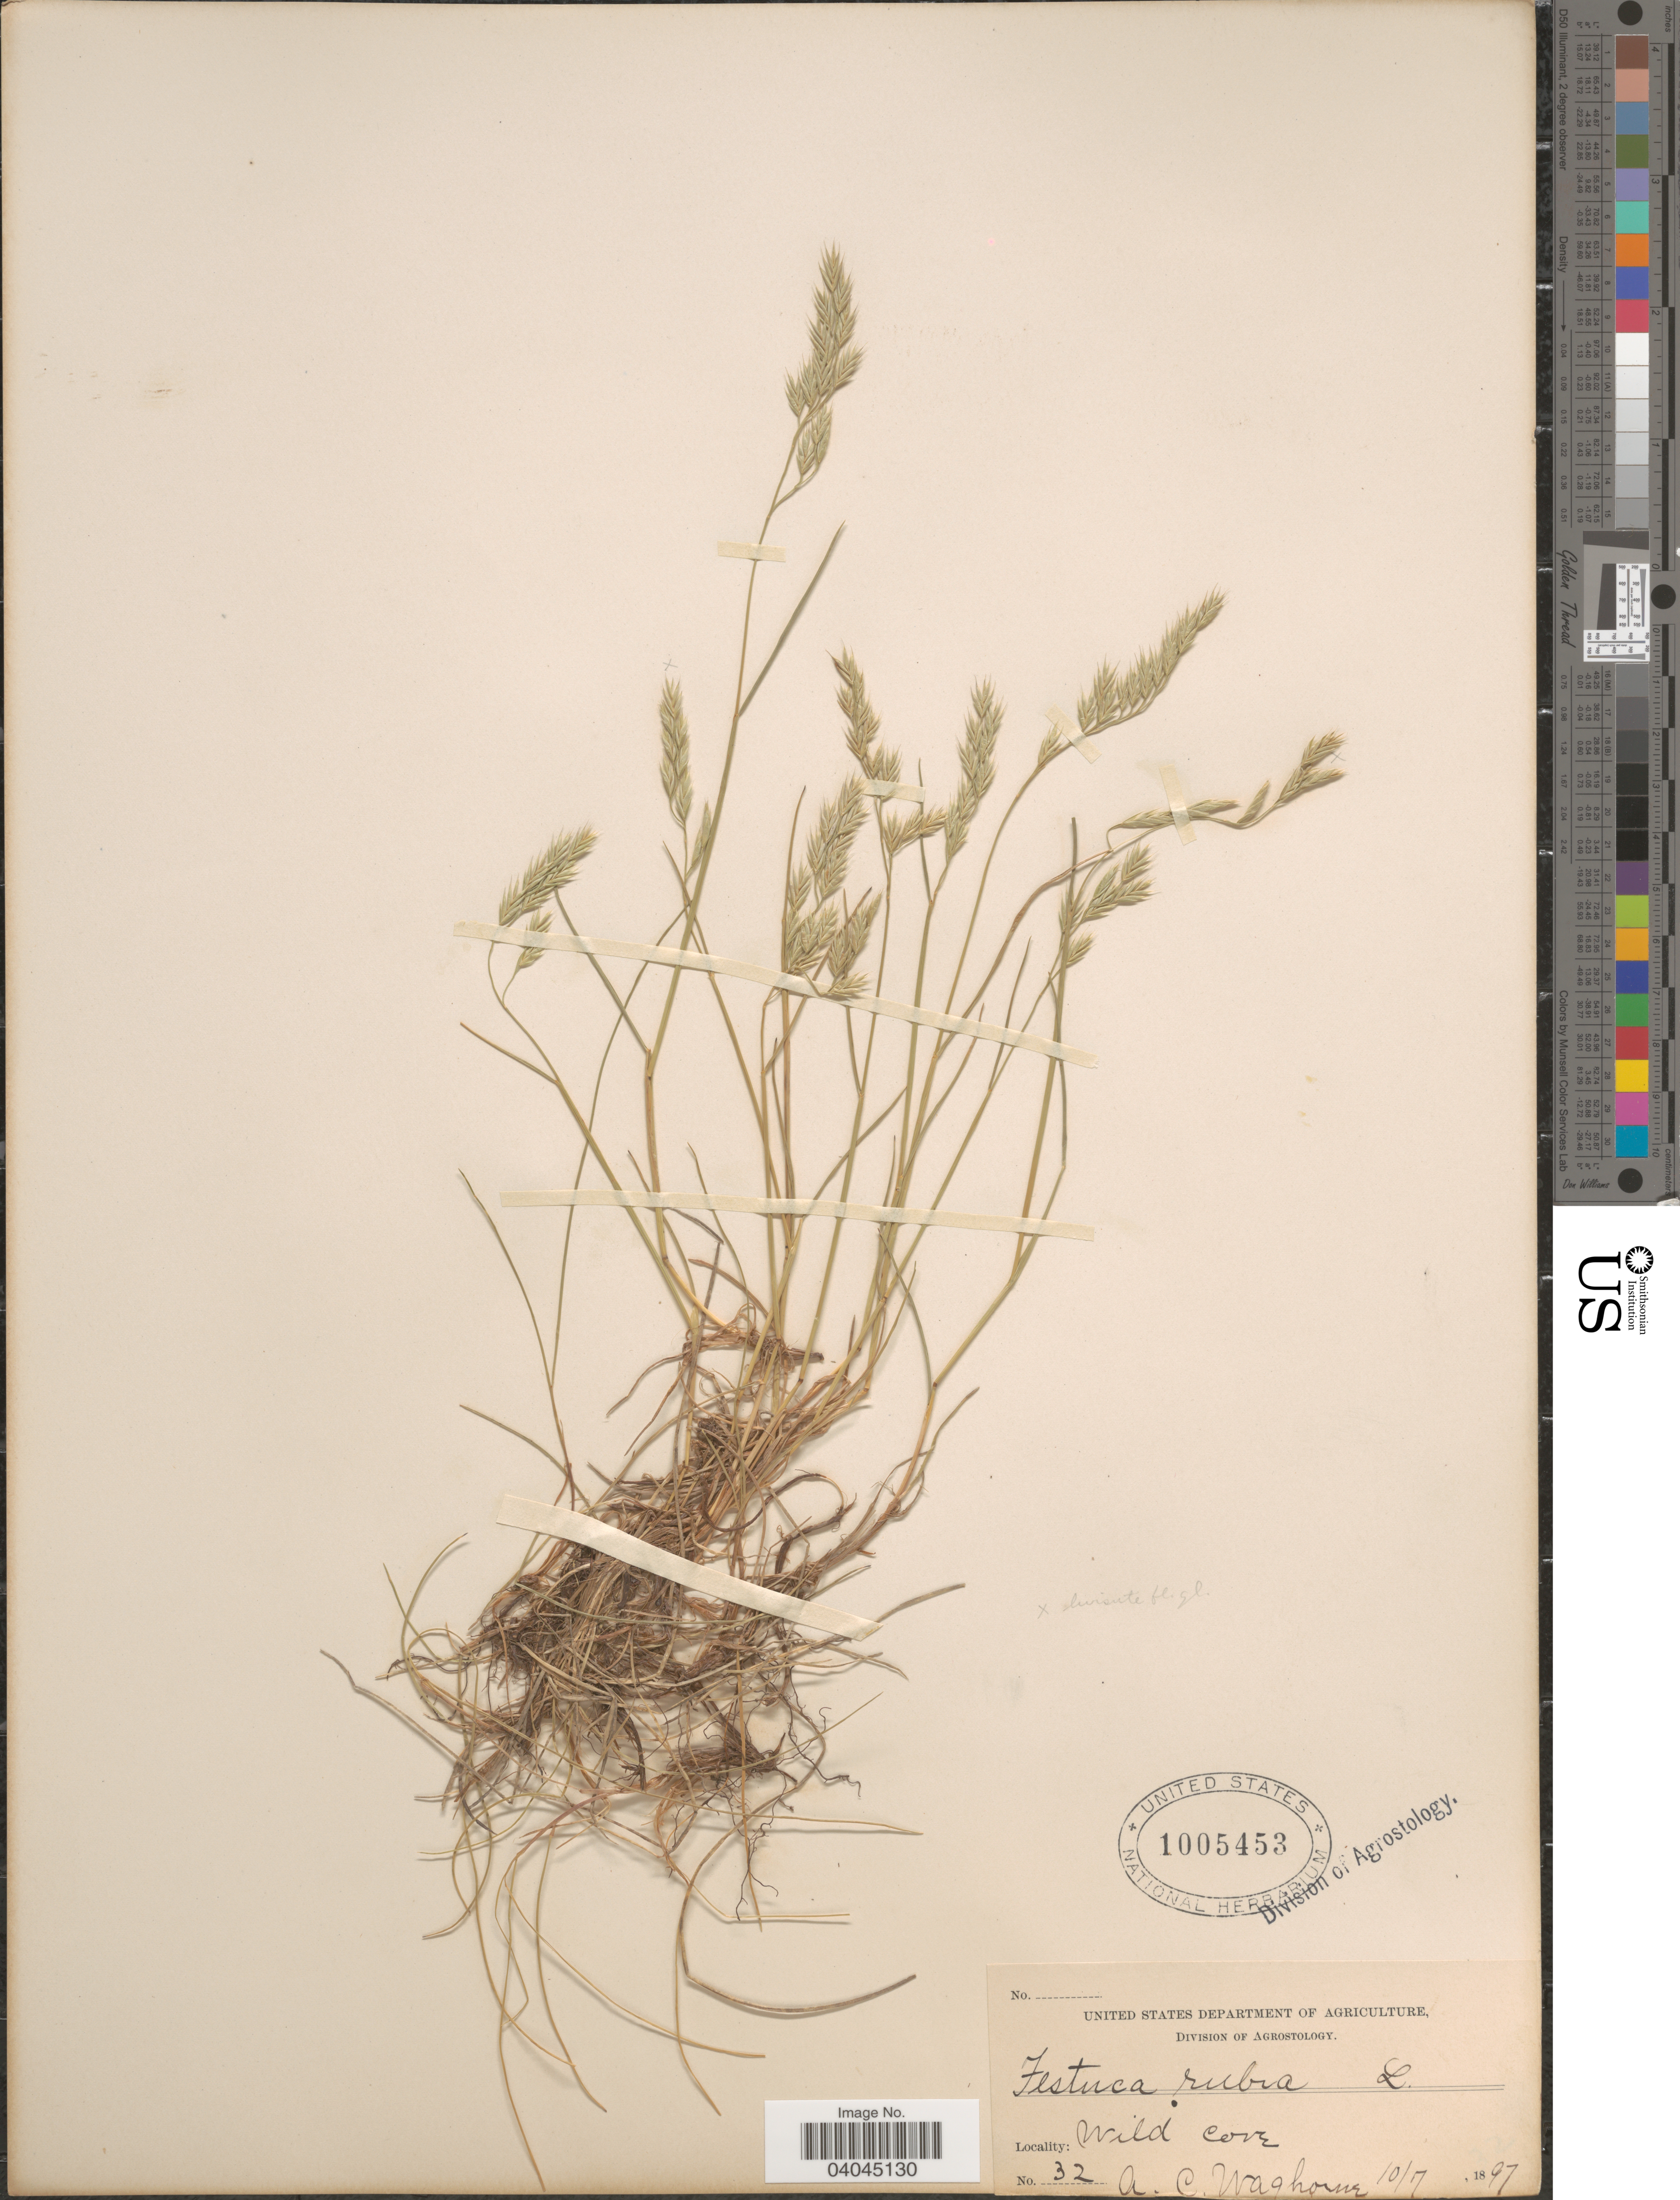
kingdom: Plantae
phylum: Tracheophyta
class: Liliopsida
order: Poales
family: Poaceae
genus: Festuca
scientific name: Festuca rubra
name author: L.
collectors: A. Waghorne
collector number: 32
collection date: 1897-07-10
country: Canada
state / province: Newfoundland and Labrador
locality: Wild Cove.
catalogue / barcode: US 1005453